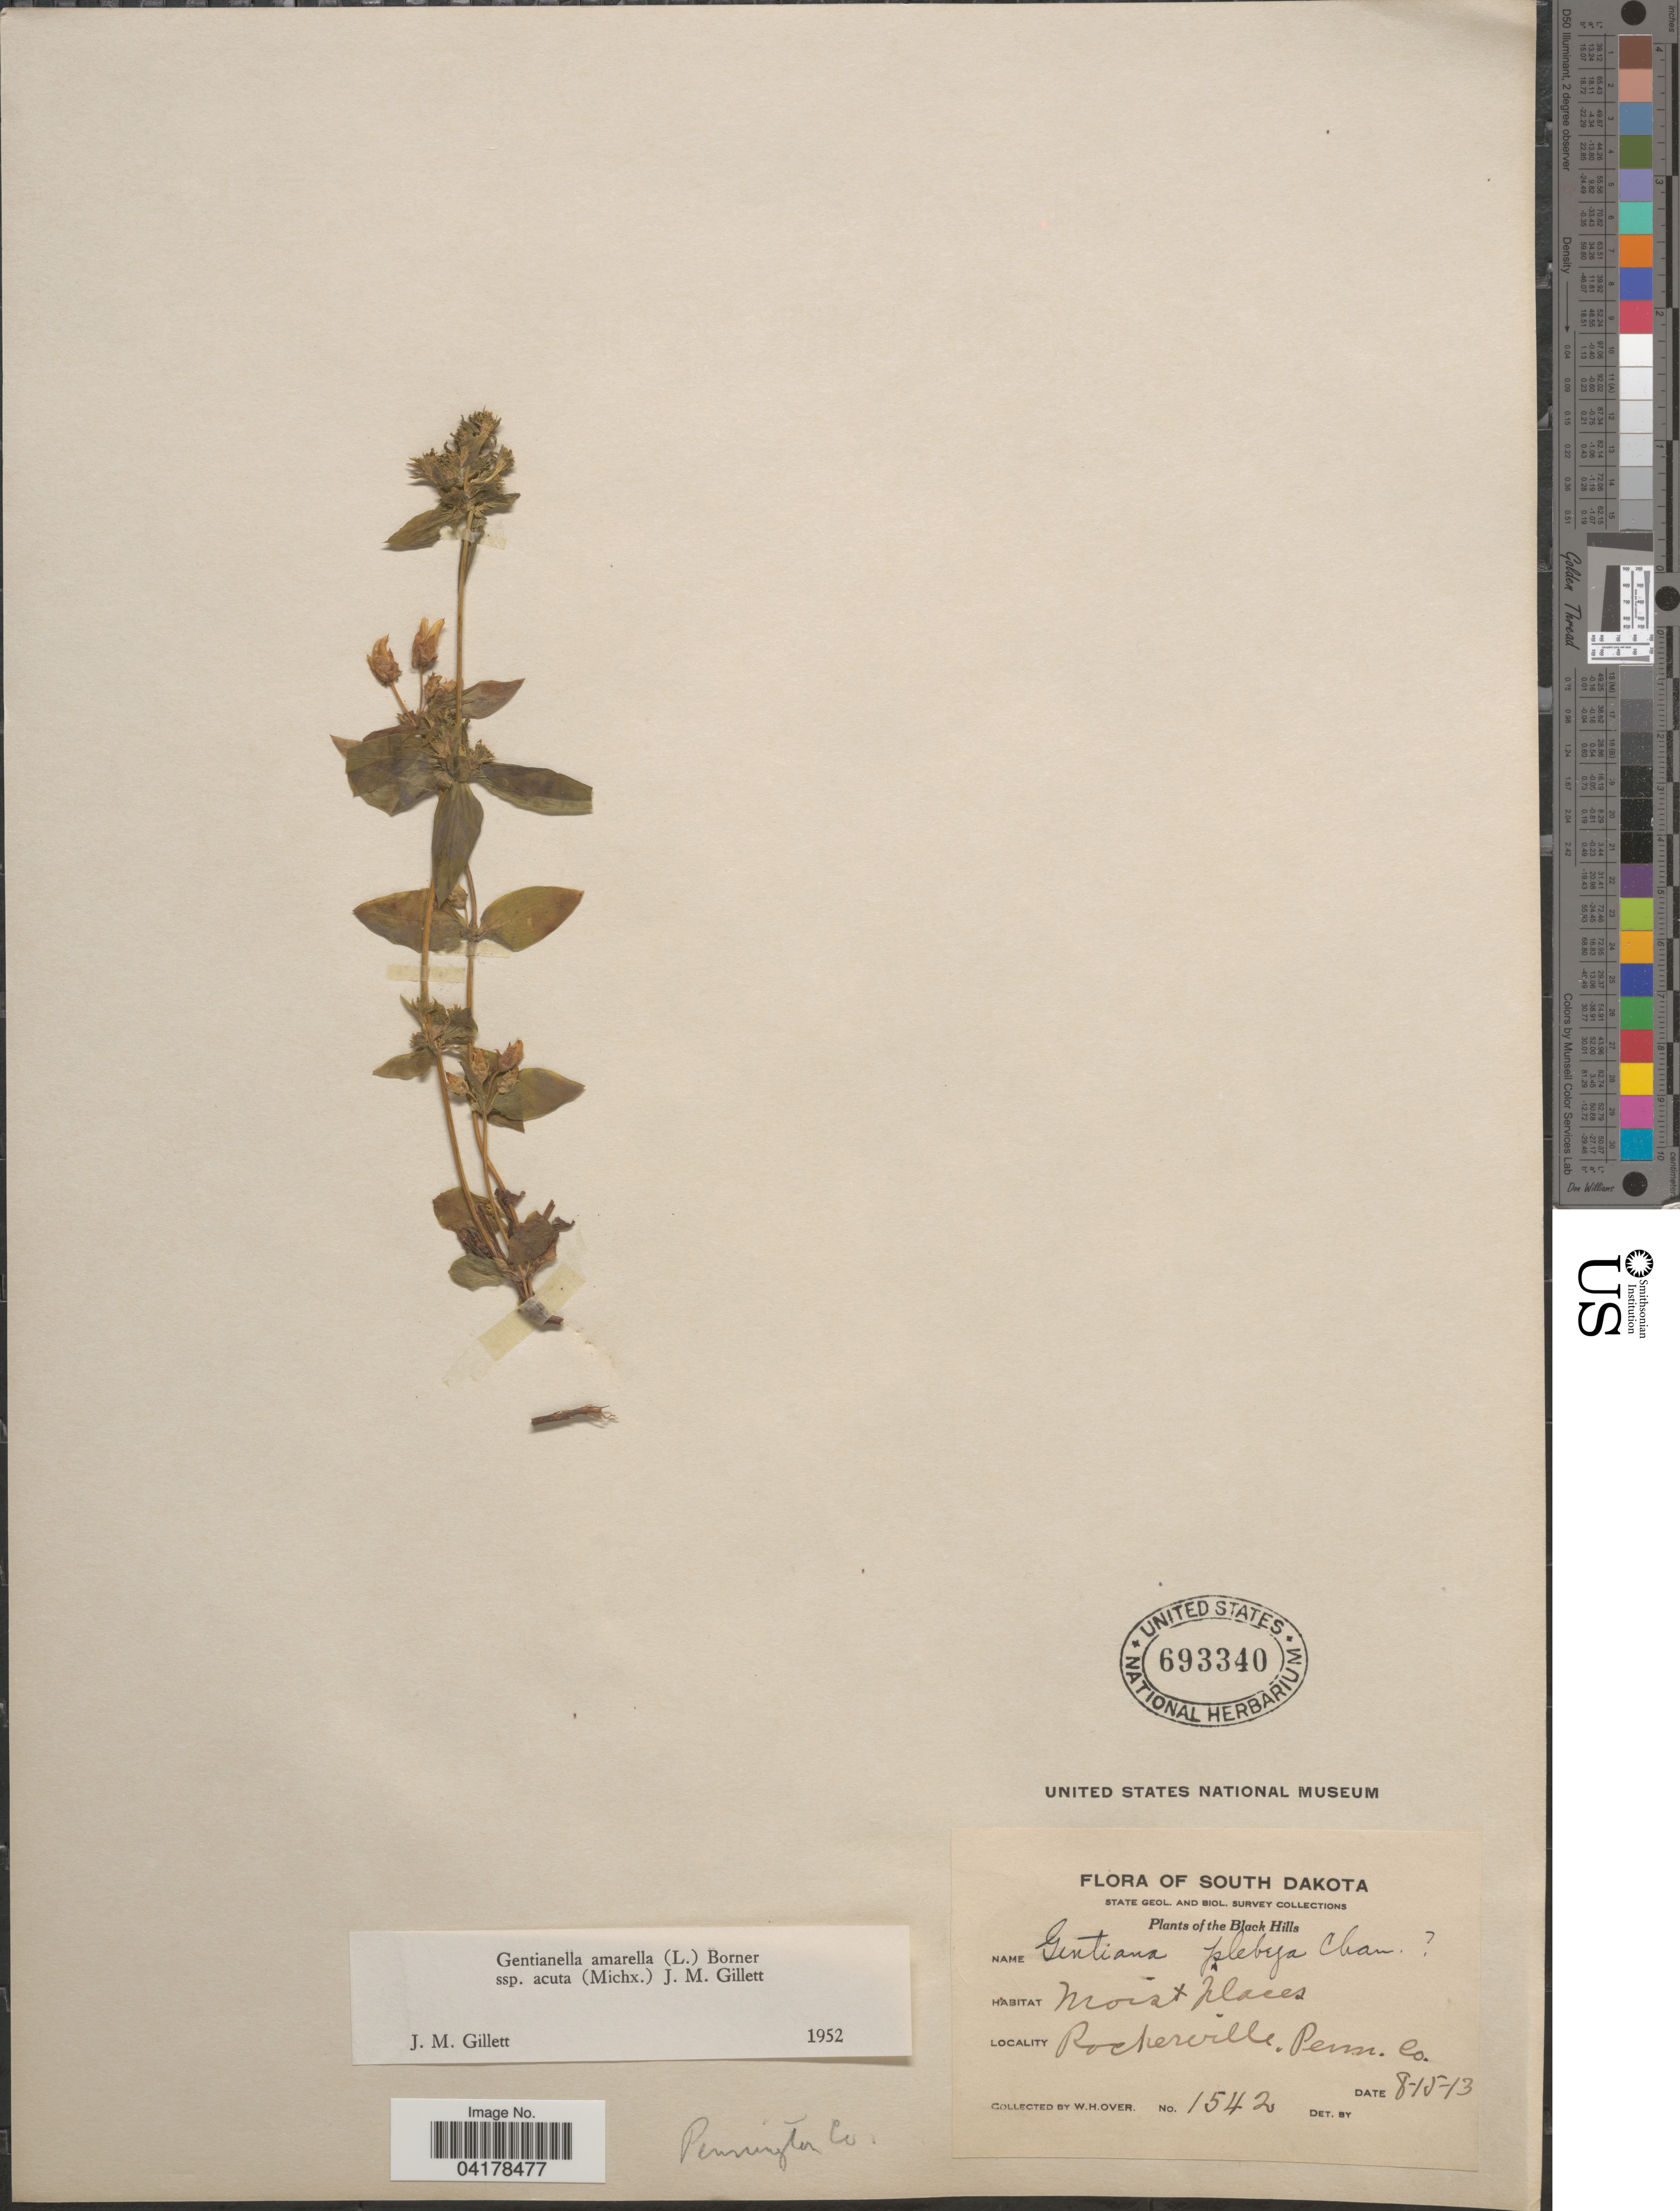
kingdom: Plantae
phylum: Tracheophyta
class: Magnoliopsida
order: Gentianales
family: Gentianaceae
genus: Gentianella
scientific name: Gentianella amarella subsp. acuta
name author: (Michx.) J.M. Gillett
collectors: W. Over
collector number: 1542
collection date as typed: Transcribed d/m/y: 15/8/13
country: United States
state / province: South Dakota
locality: State Geol. and Biol. Survey Collections. The Black Hills. Rockerville, Pennington Co.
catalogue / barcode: US 693340